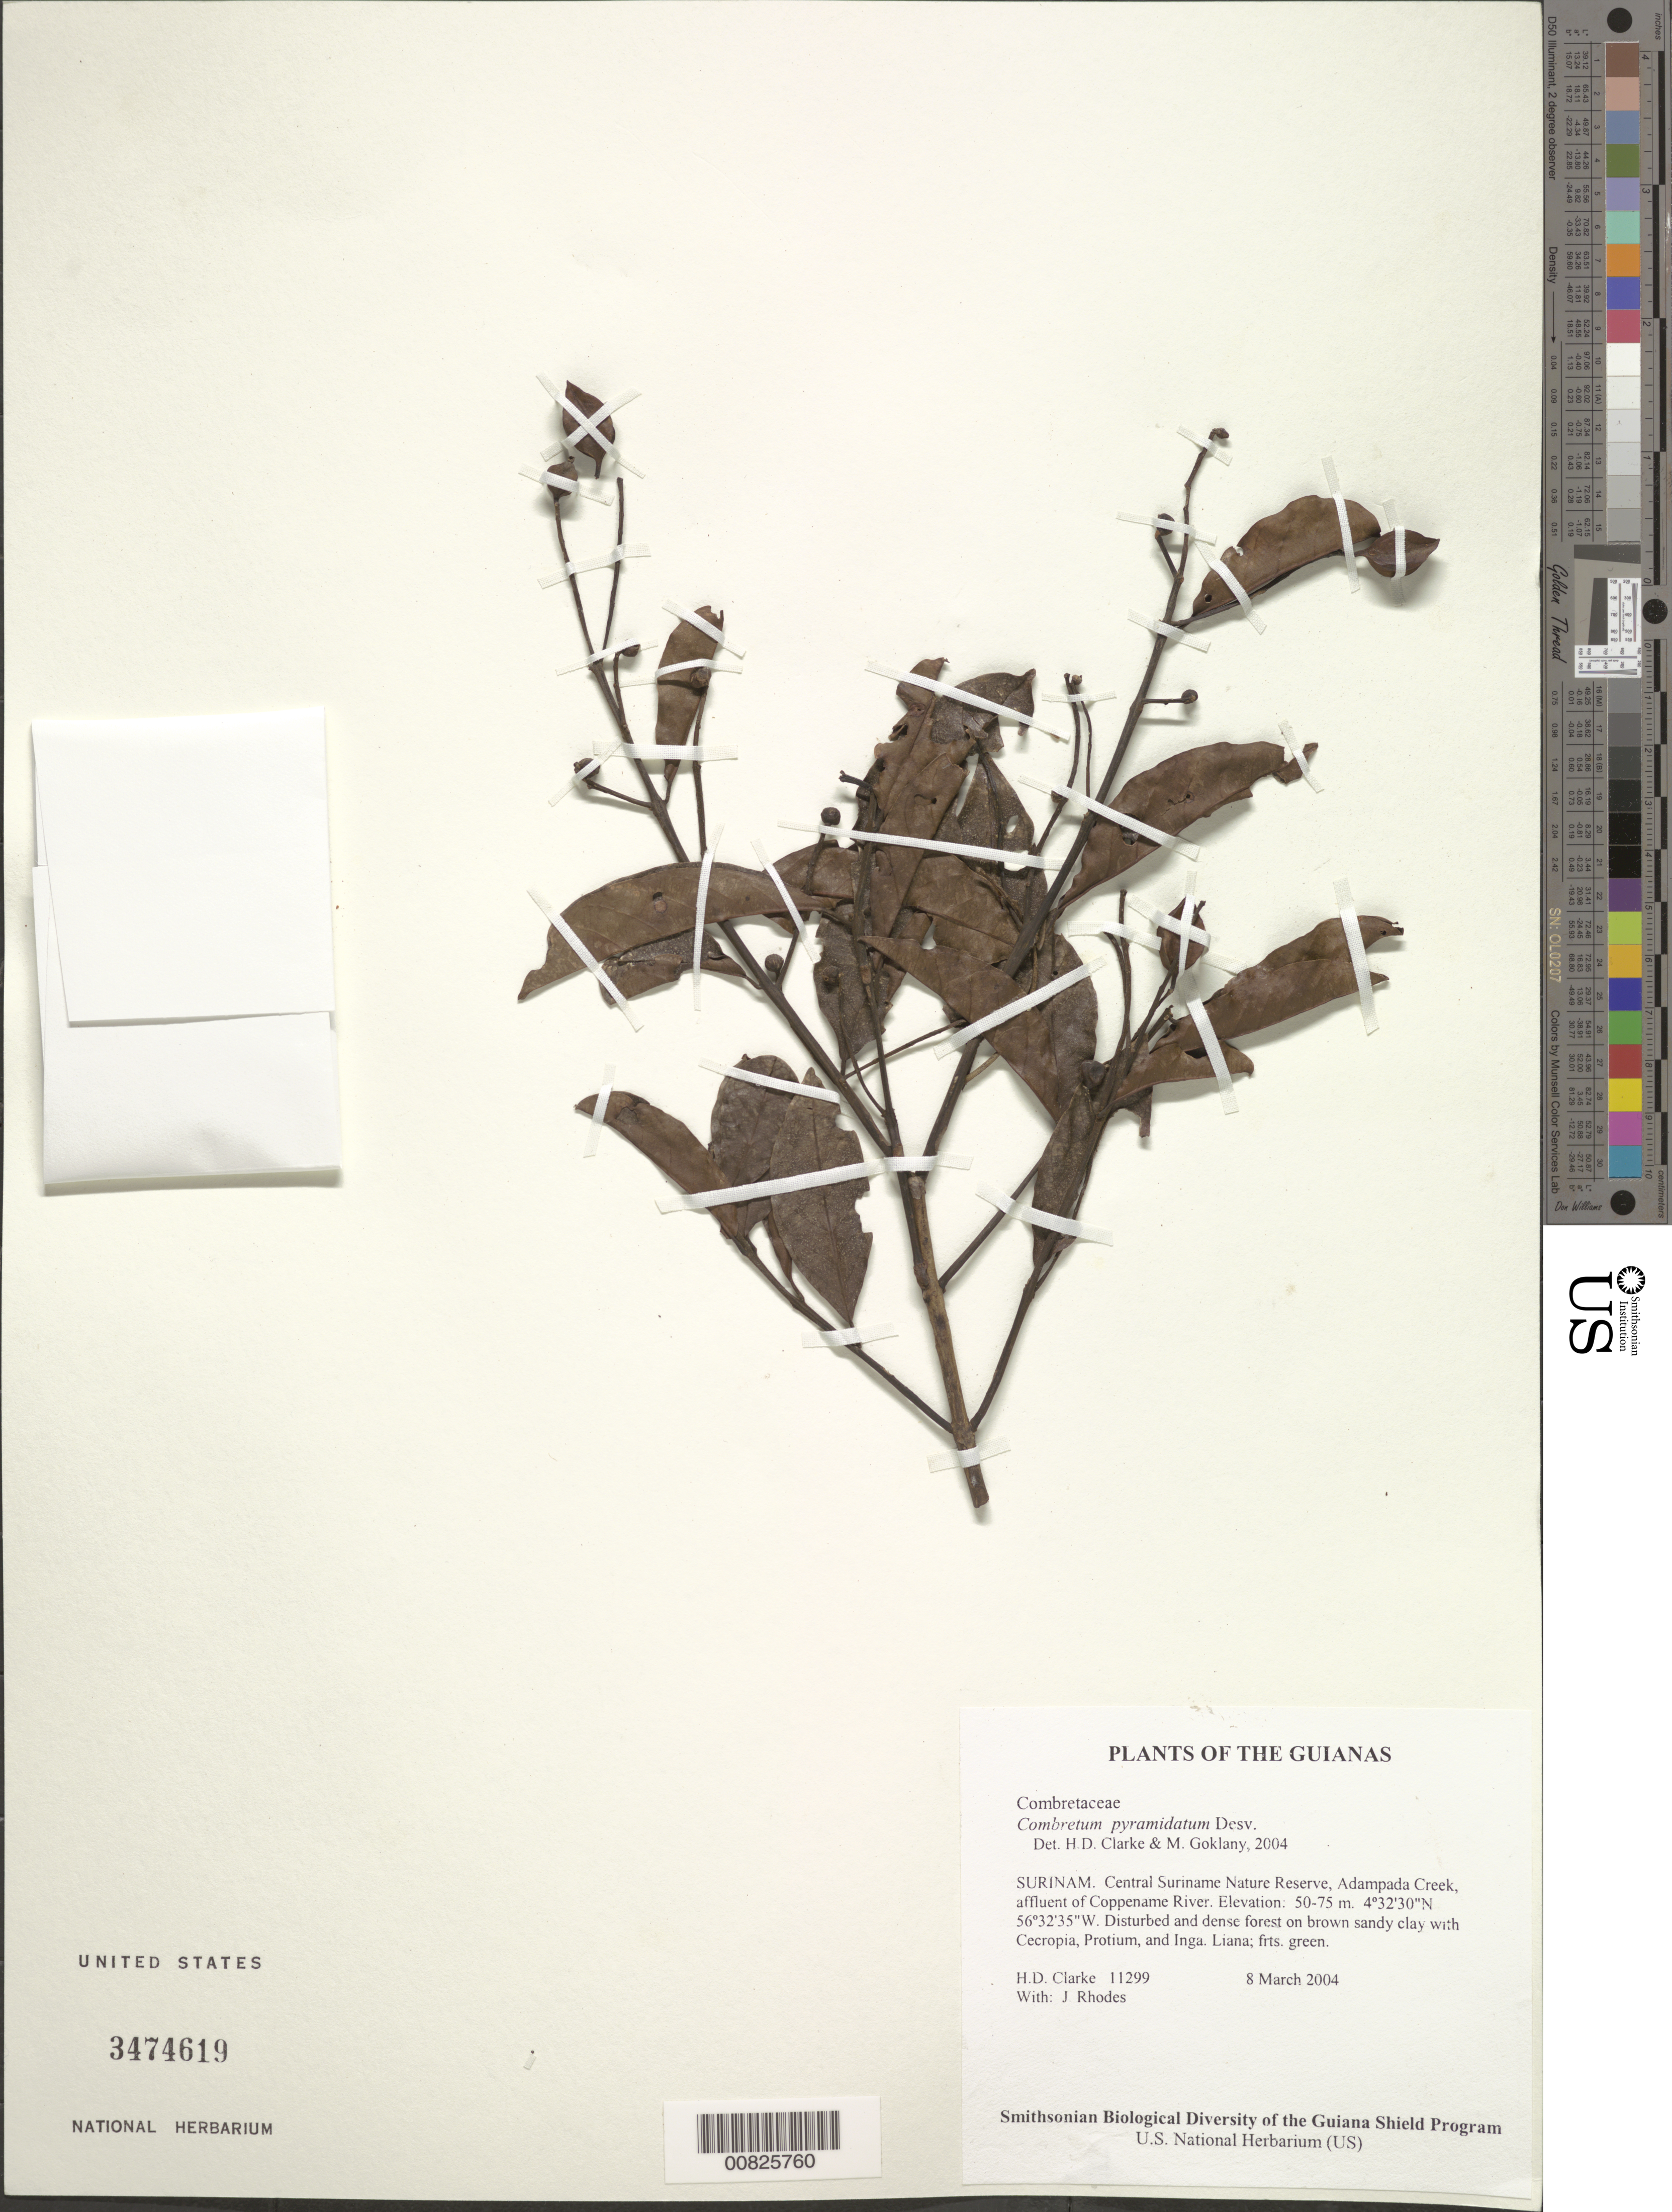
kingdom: Plantae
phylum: Tracheophyta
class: Magnoliopsida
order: Myrtales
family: Combretaceae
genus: Combretum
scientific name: Combretum pyramidatum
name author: Desv.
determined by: Clarke, H. D.; Goklany, M.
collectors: H. D. Clarke & J. Rhodes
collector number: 11299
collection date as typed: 8 March 2004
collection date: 2004-03-08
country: Suriname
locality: Central Suriname Nature Reserve, Adampada Creek, affluent of Coppename River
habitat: Disturbed and dense forest on brown sandy clay with Cecropia, Protium, and Inga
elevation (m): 50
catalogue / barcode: US 3474619